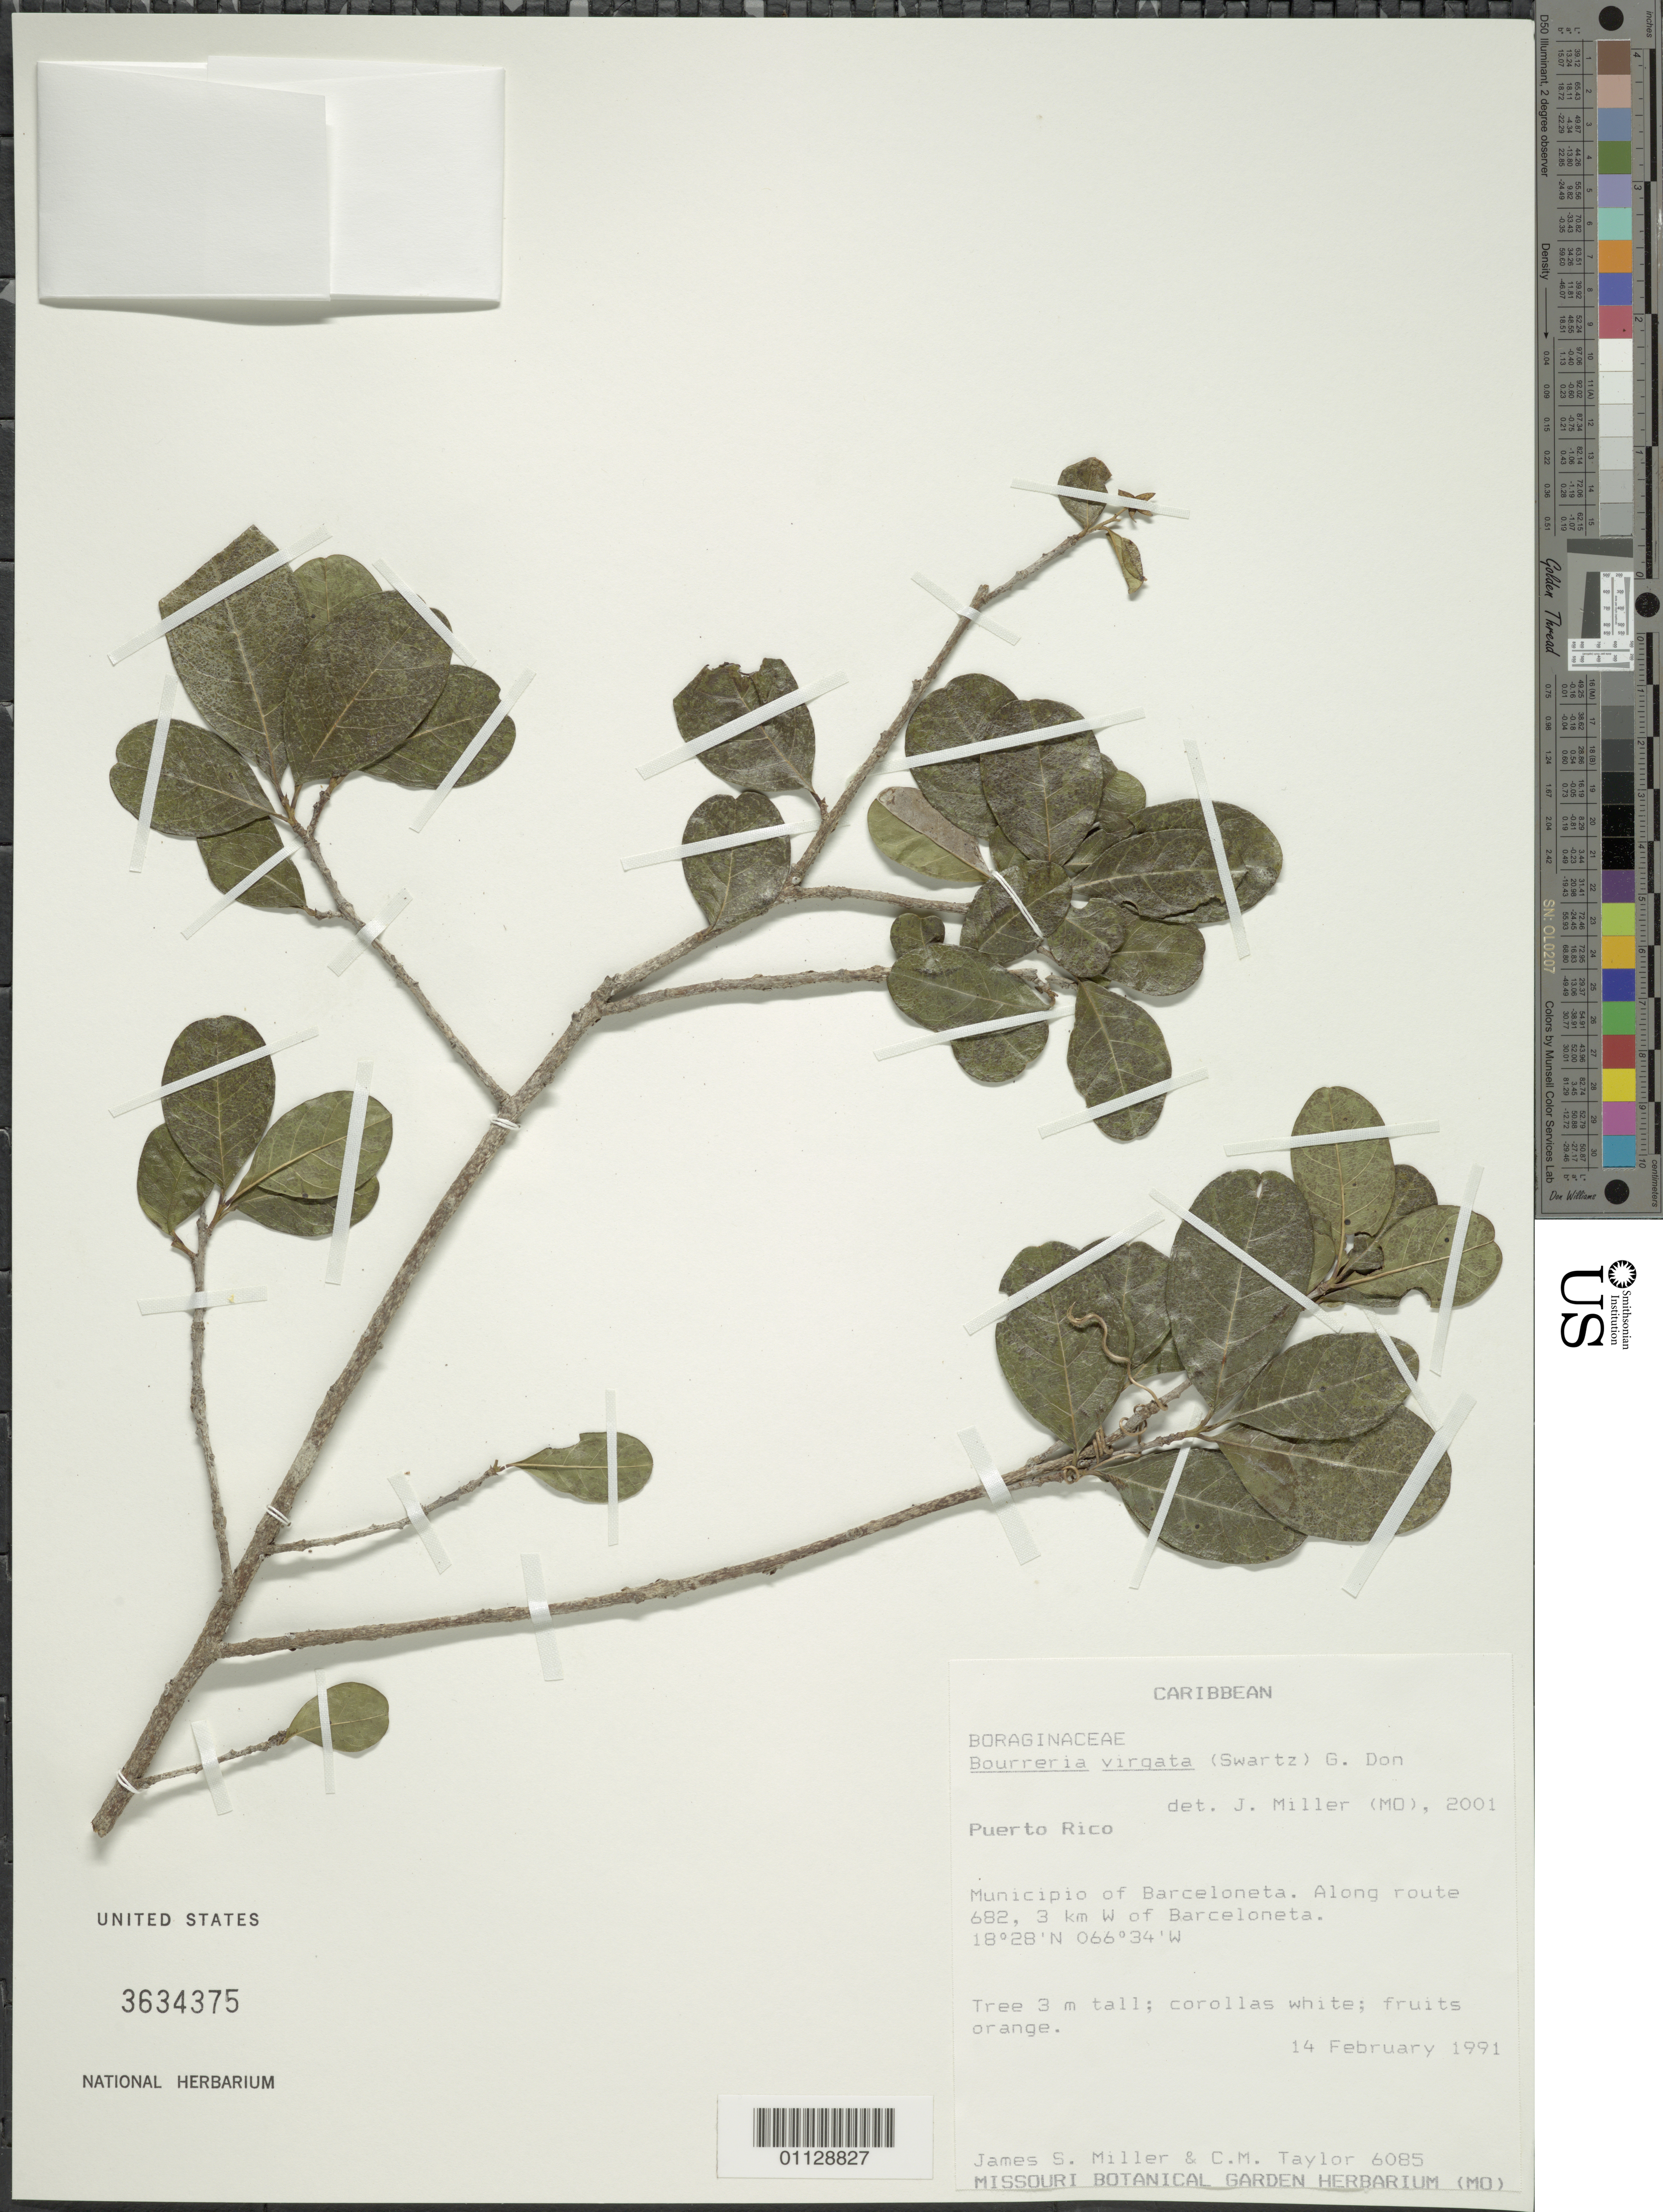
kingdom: Plantae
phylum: Tracheophyta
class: Magnoliopsida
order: Boraginales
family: Ehretiaceae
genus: Bourreria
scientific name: Bourreria virgata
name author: (Sw.) G. Don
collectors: J. S. Miller & P. M. Taylor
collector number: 6085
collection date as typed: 14 Feb 1991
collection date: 1991-02-14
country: Puerto Rico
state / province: Barceloneta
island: Puerto Rico I.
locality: Muncipio of Barceloneta, along route 682, 3 km of Barceloneta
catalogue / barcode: US 3634375